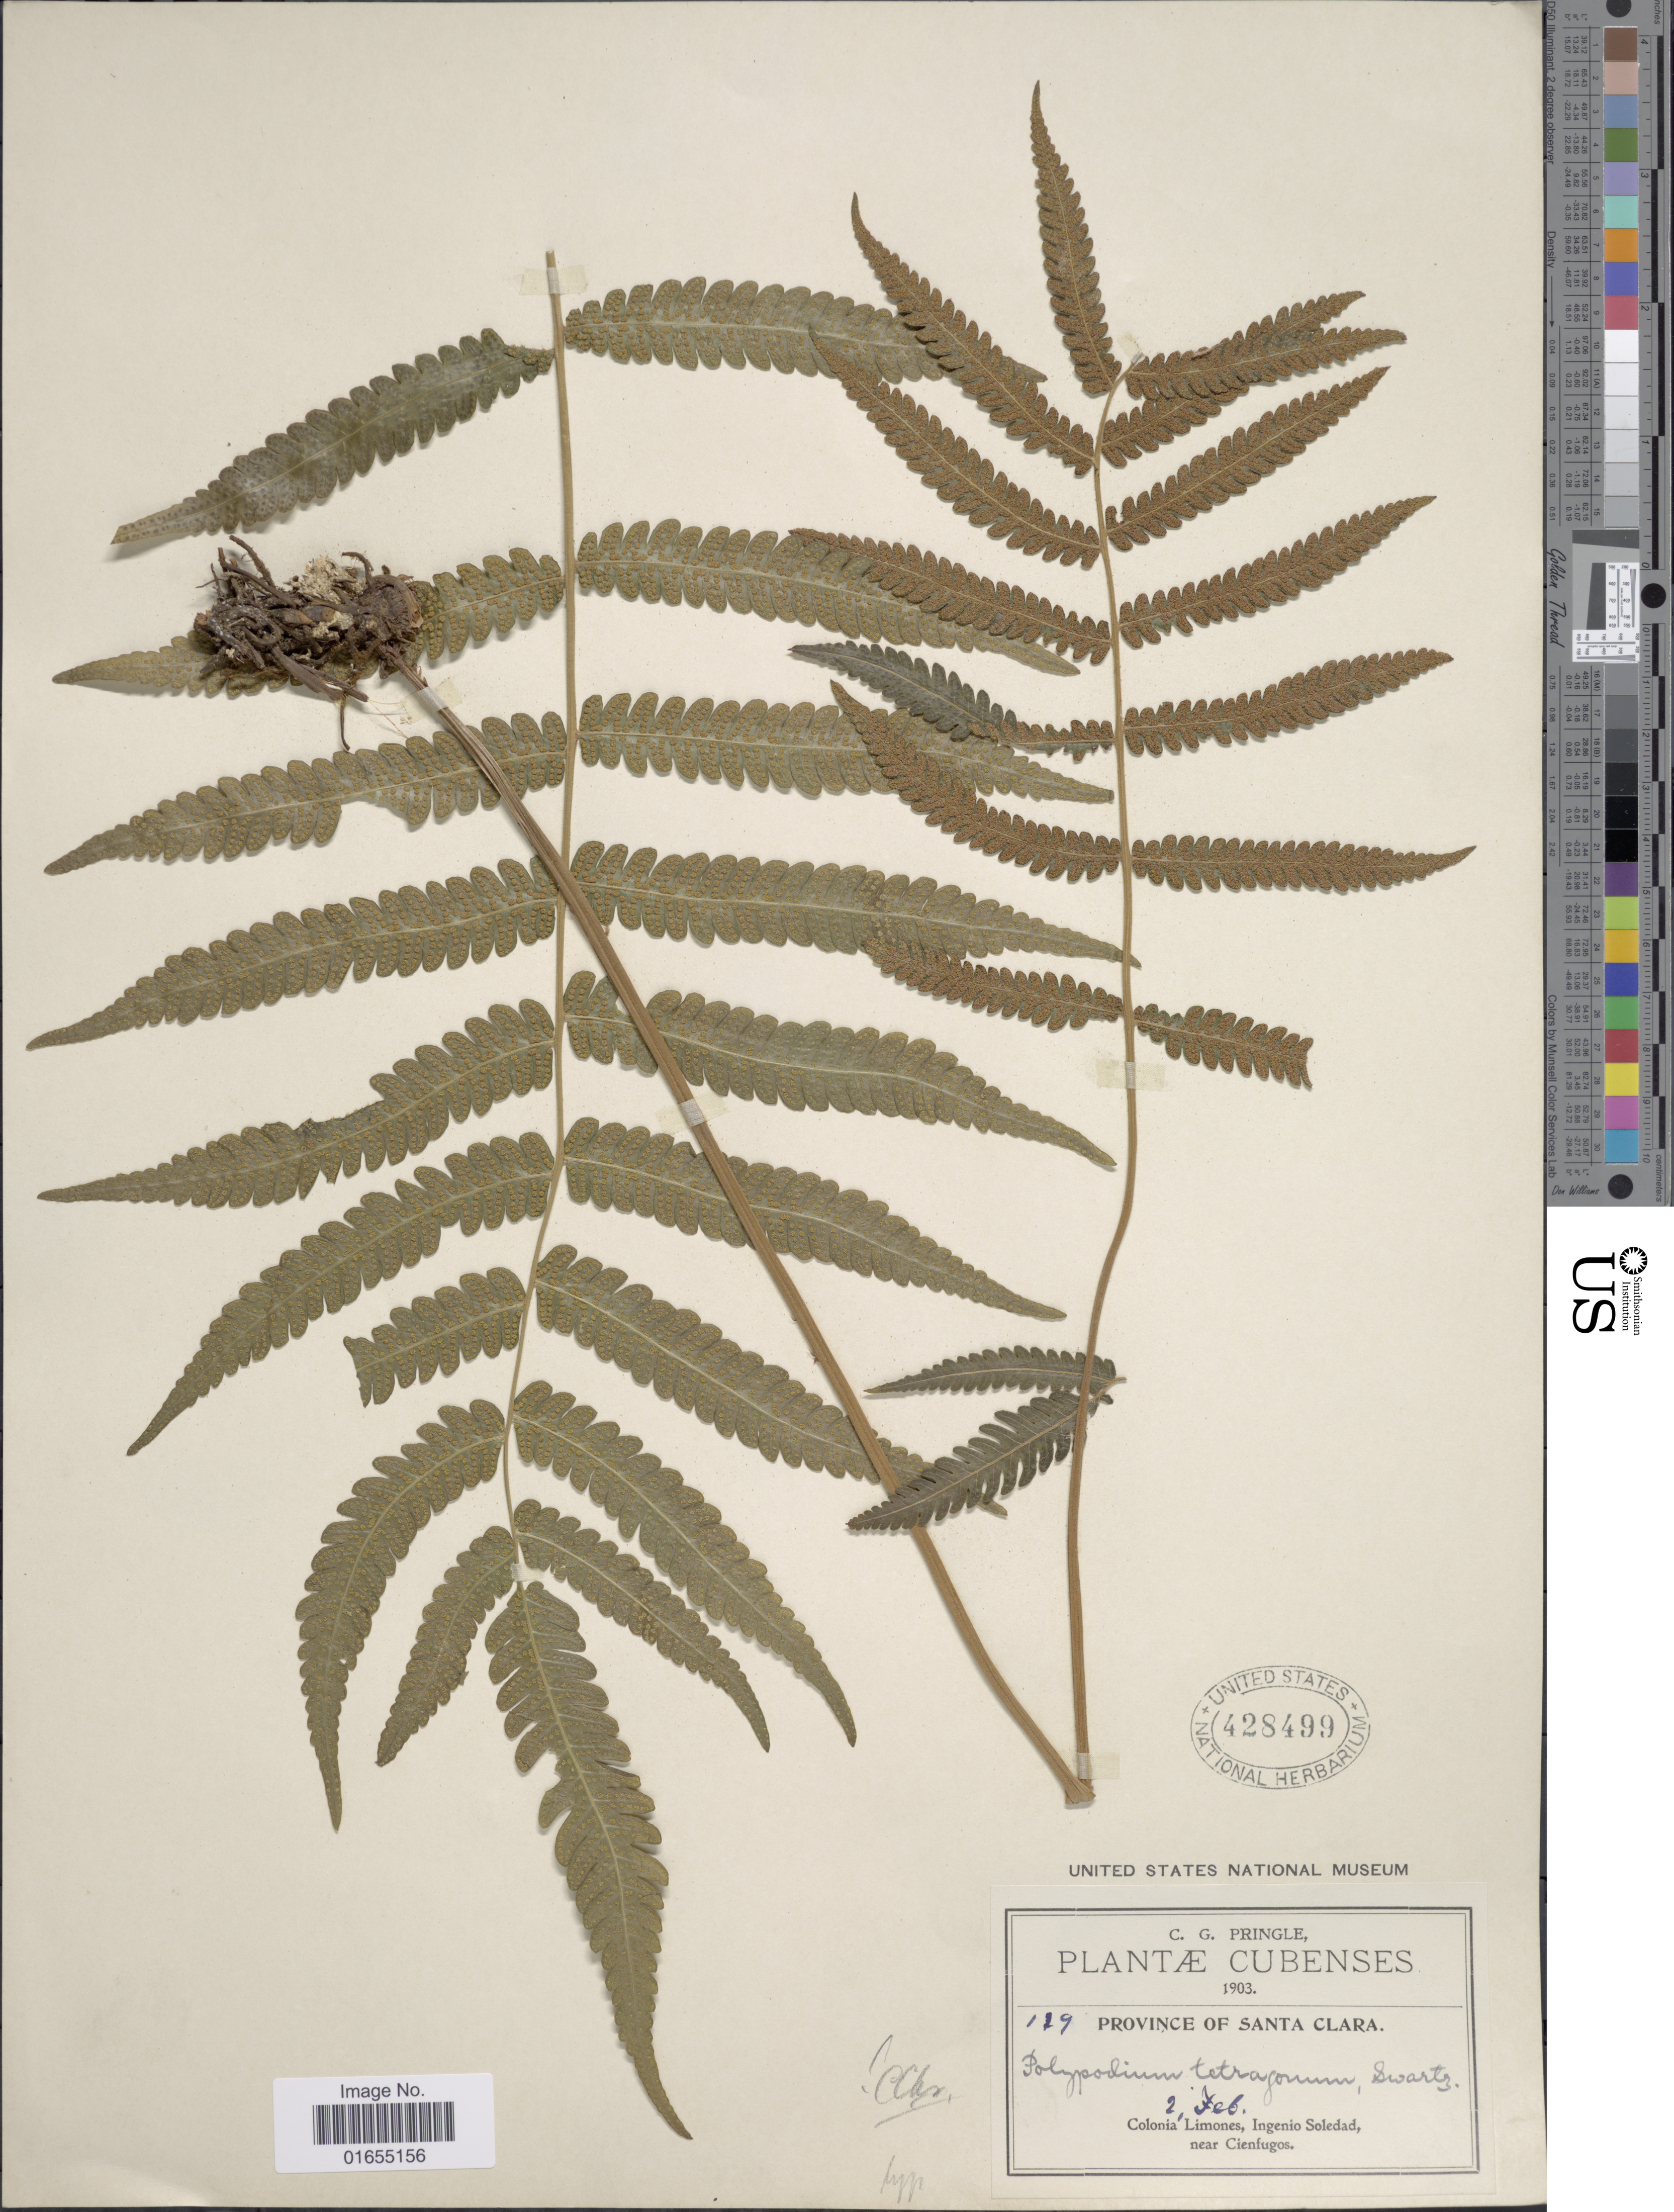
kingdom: Plantae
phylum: Tracheophyta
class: Polypodiopsida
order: Polypodiales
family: Thelypteridaceae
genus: Goniopteris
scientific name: Goniopteris subtetragona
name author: (Link) Vareschi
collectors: C. G. Pringle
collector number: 119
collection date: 1903-02-02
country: Cuba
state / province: Las Villas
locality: Province of Santa Clara, Colonia Limones, Ingenio Soledad, near Cienfugos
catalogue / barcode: US 428499